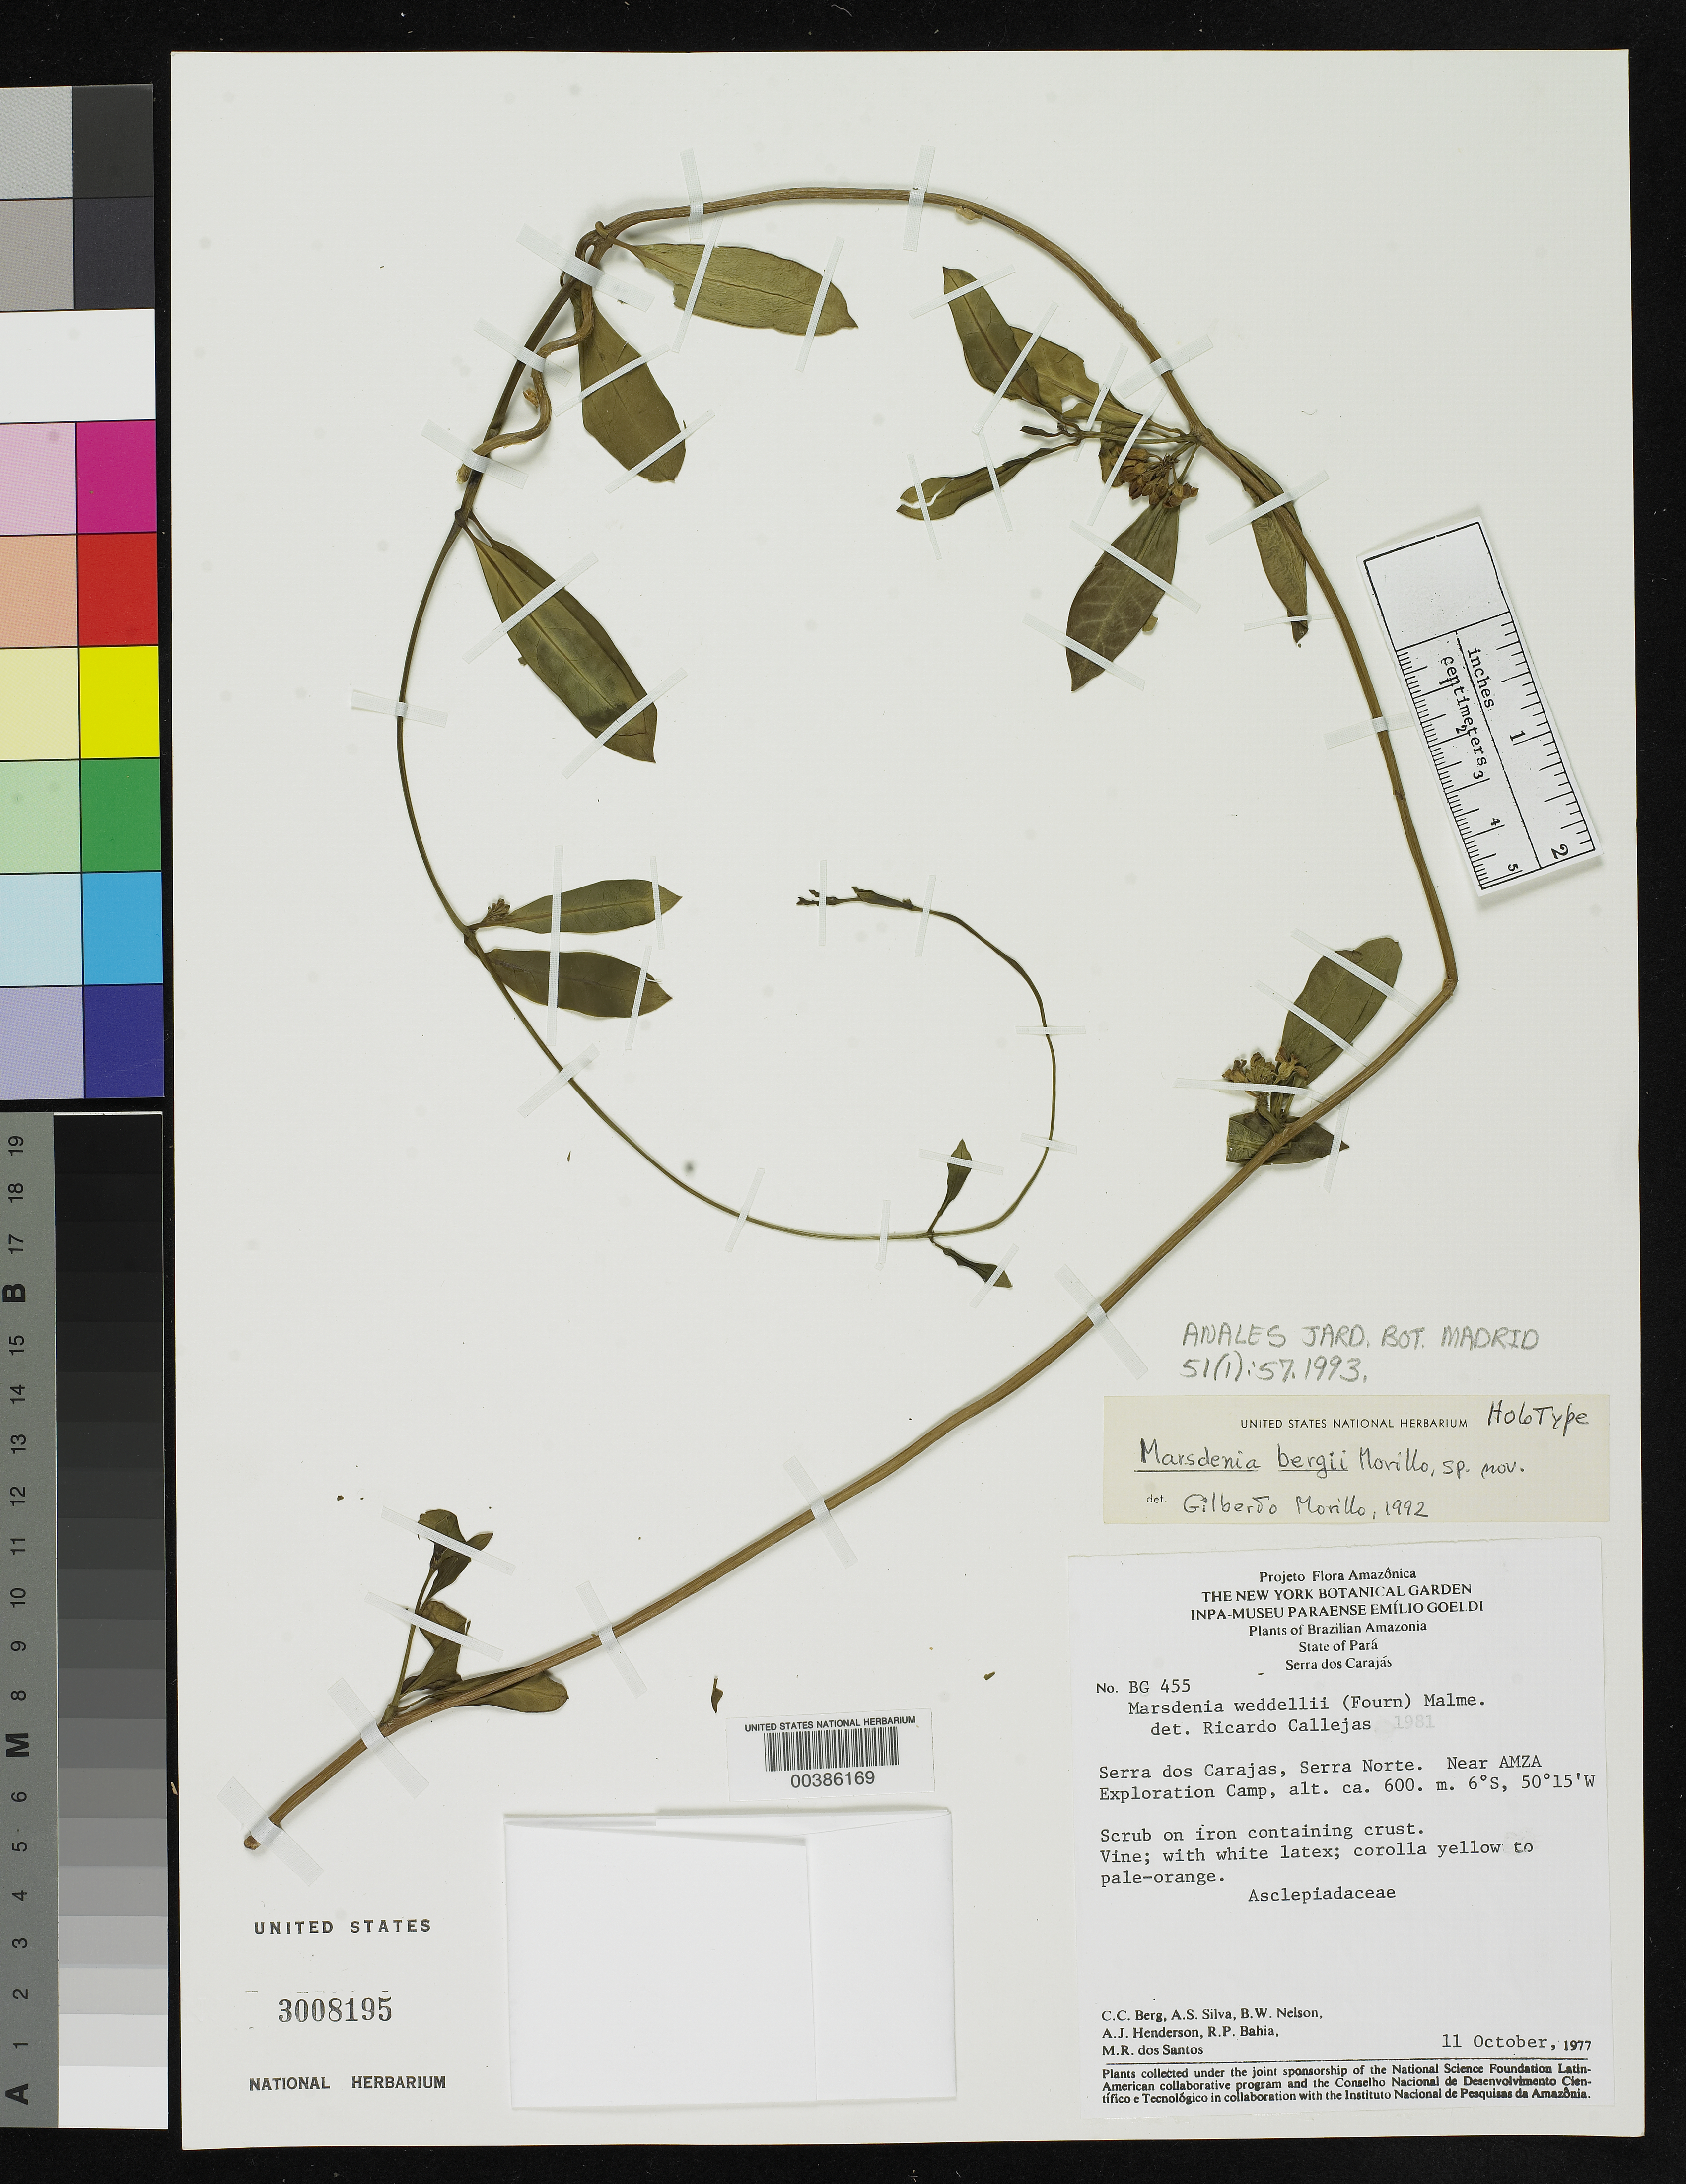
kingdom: Plantae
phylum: Tracheophyta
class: Magnoliopsida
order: Gentianales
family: Apocynaceae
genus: Marsdenia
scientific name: Marsdenia bergii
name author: Morillo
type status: Holotype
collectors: C. C. Berg, F. Chagas e Silva, B. W. Nelson, A. J. Henderson, R. P. Bahia & M. R. Santos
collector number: BG 455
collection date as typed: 11 Oct 1977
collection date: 1977-10-11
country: Brazil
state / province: Pará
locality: Serra dos Carajas, Serra Norte, near AMZA, exploration camp.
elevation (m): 600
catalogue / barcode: US 3008195